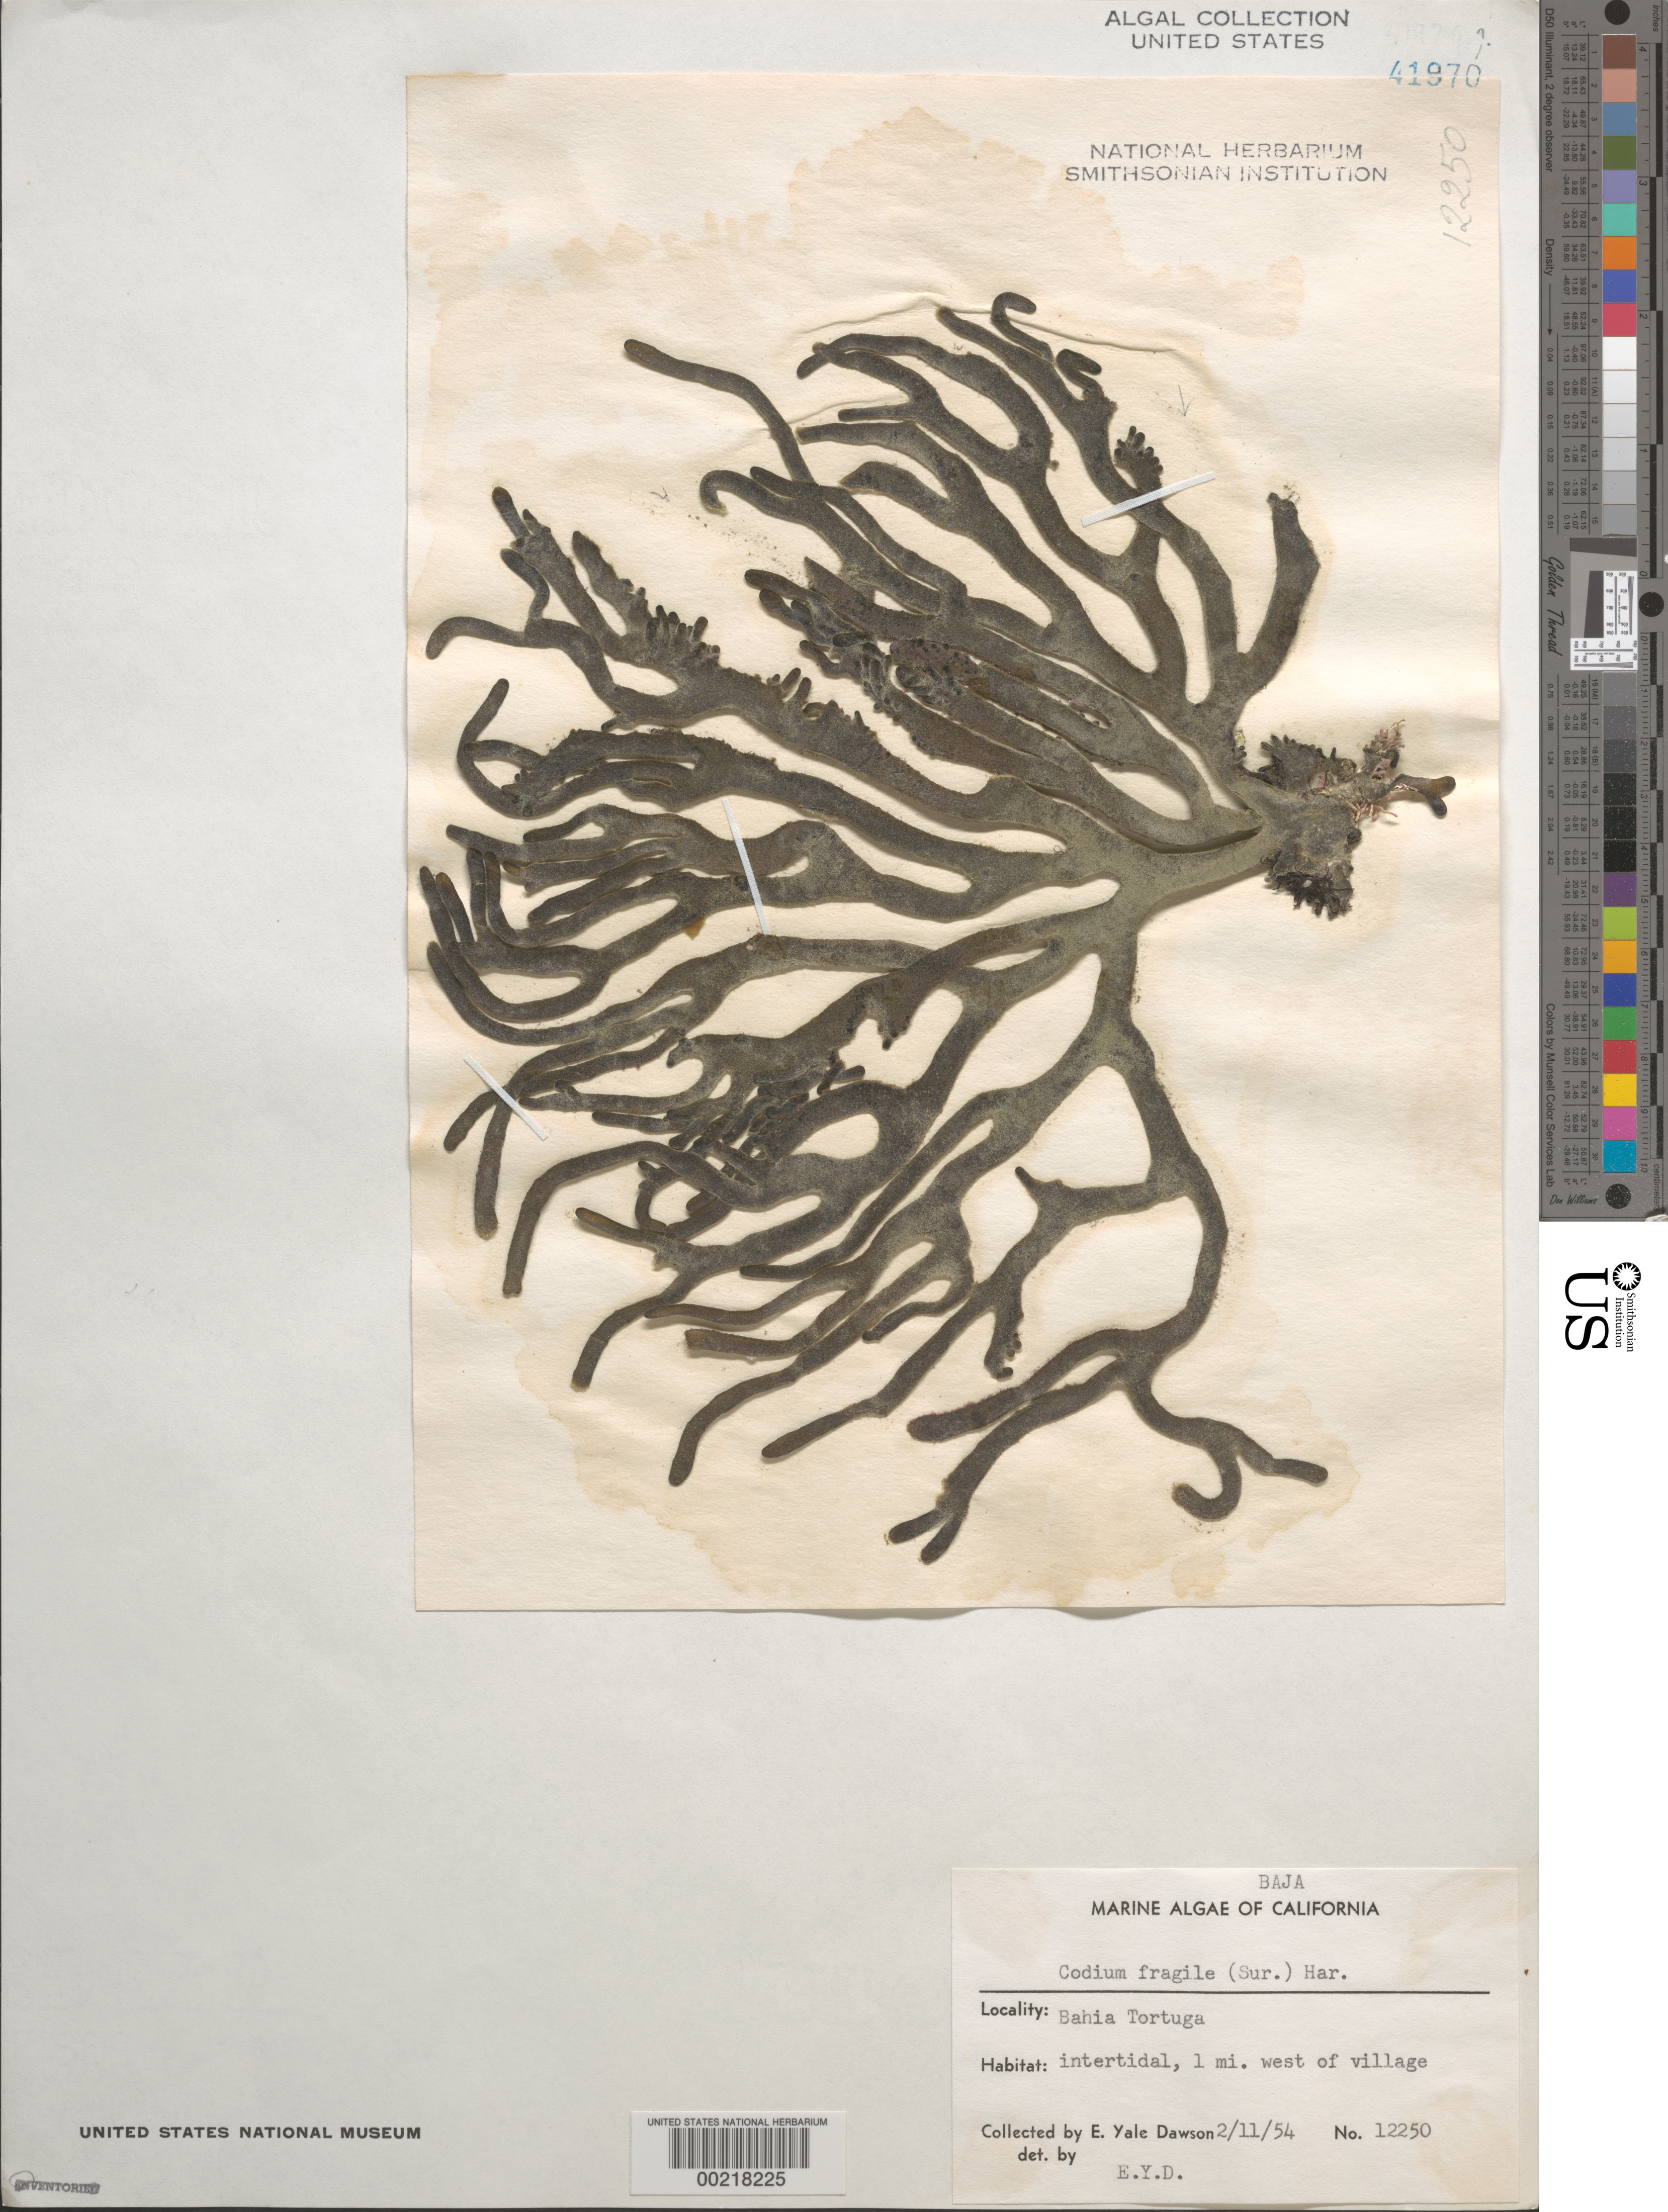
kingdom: Plantae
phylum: Chlorophyta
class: Ulvophyceae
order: Bryopsidales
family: Codiaceae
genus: Codium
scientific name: Codium fragile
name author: (Suringar) P. Hariot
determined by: Dawson, E. Y.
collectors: E. Y. Dawson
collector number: EYD 12250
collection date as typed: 11 Feb 1954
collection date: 1954-02-11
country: Mexico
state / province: Baja California Sur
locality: Bahia Tortuga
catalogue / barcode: US 41970